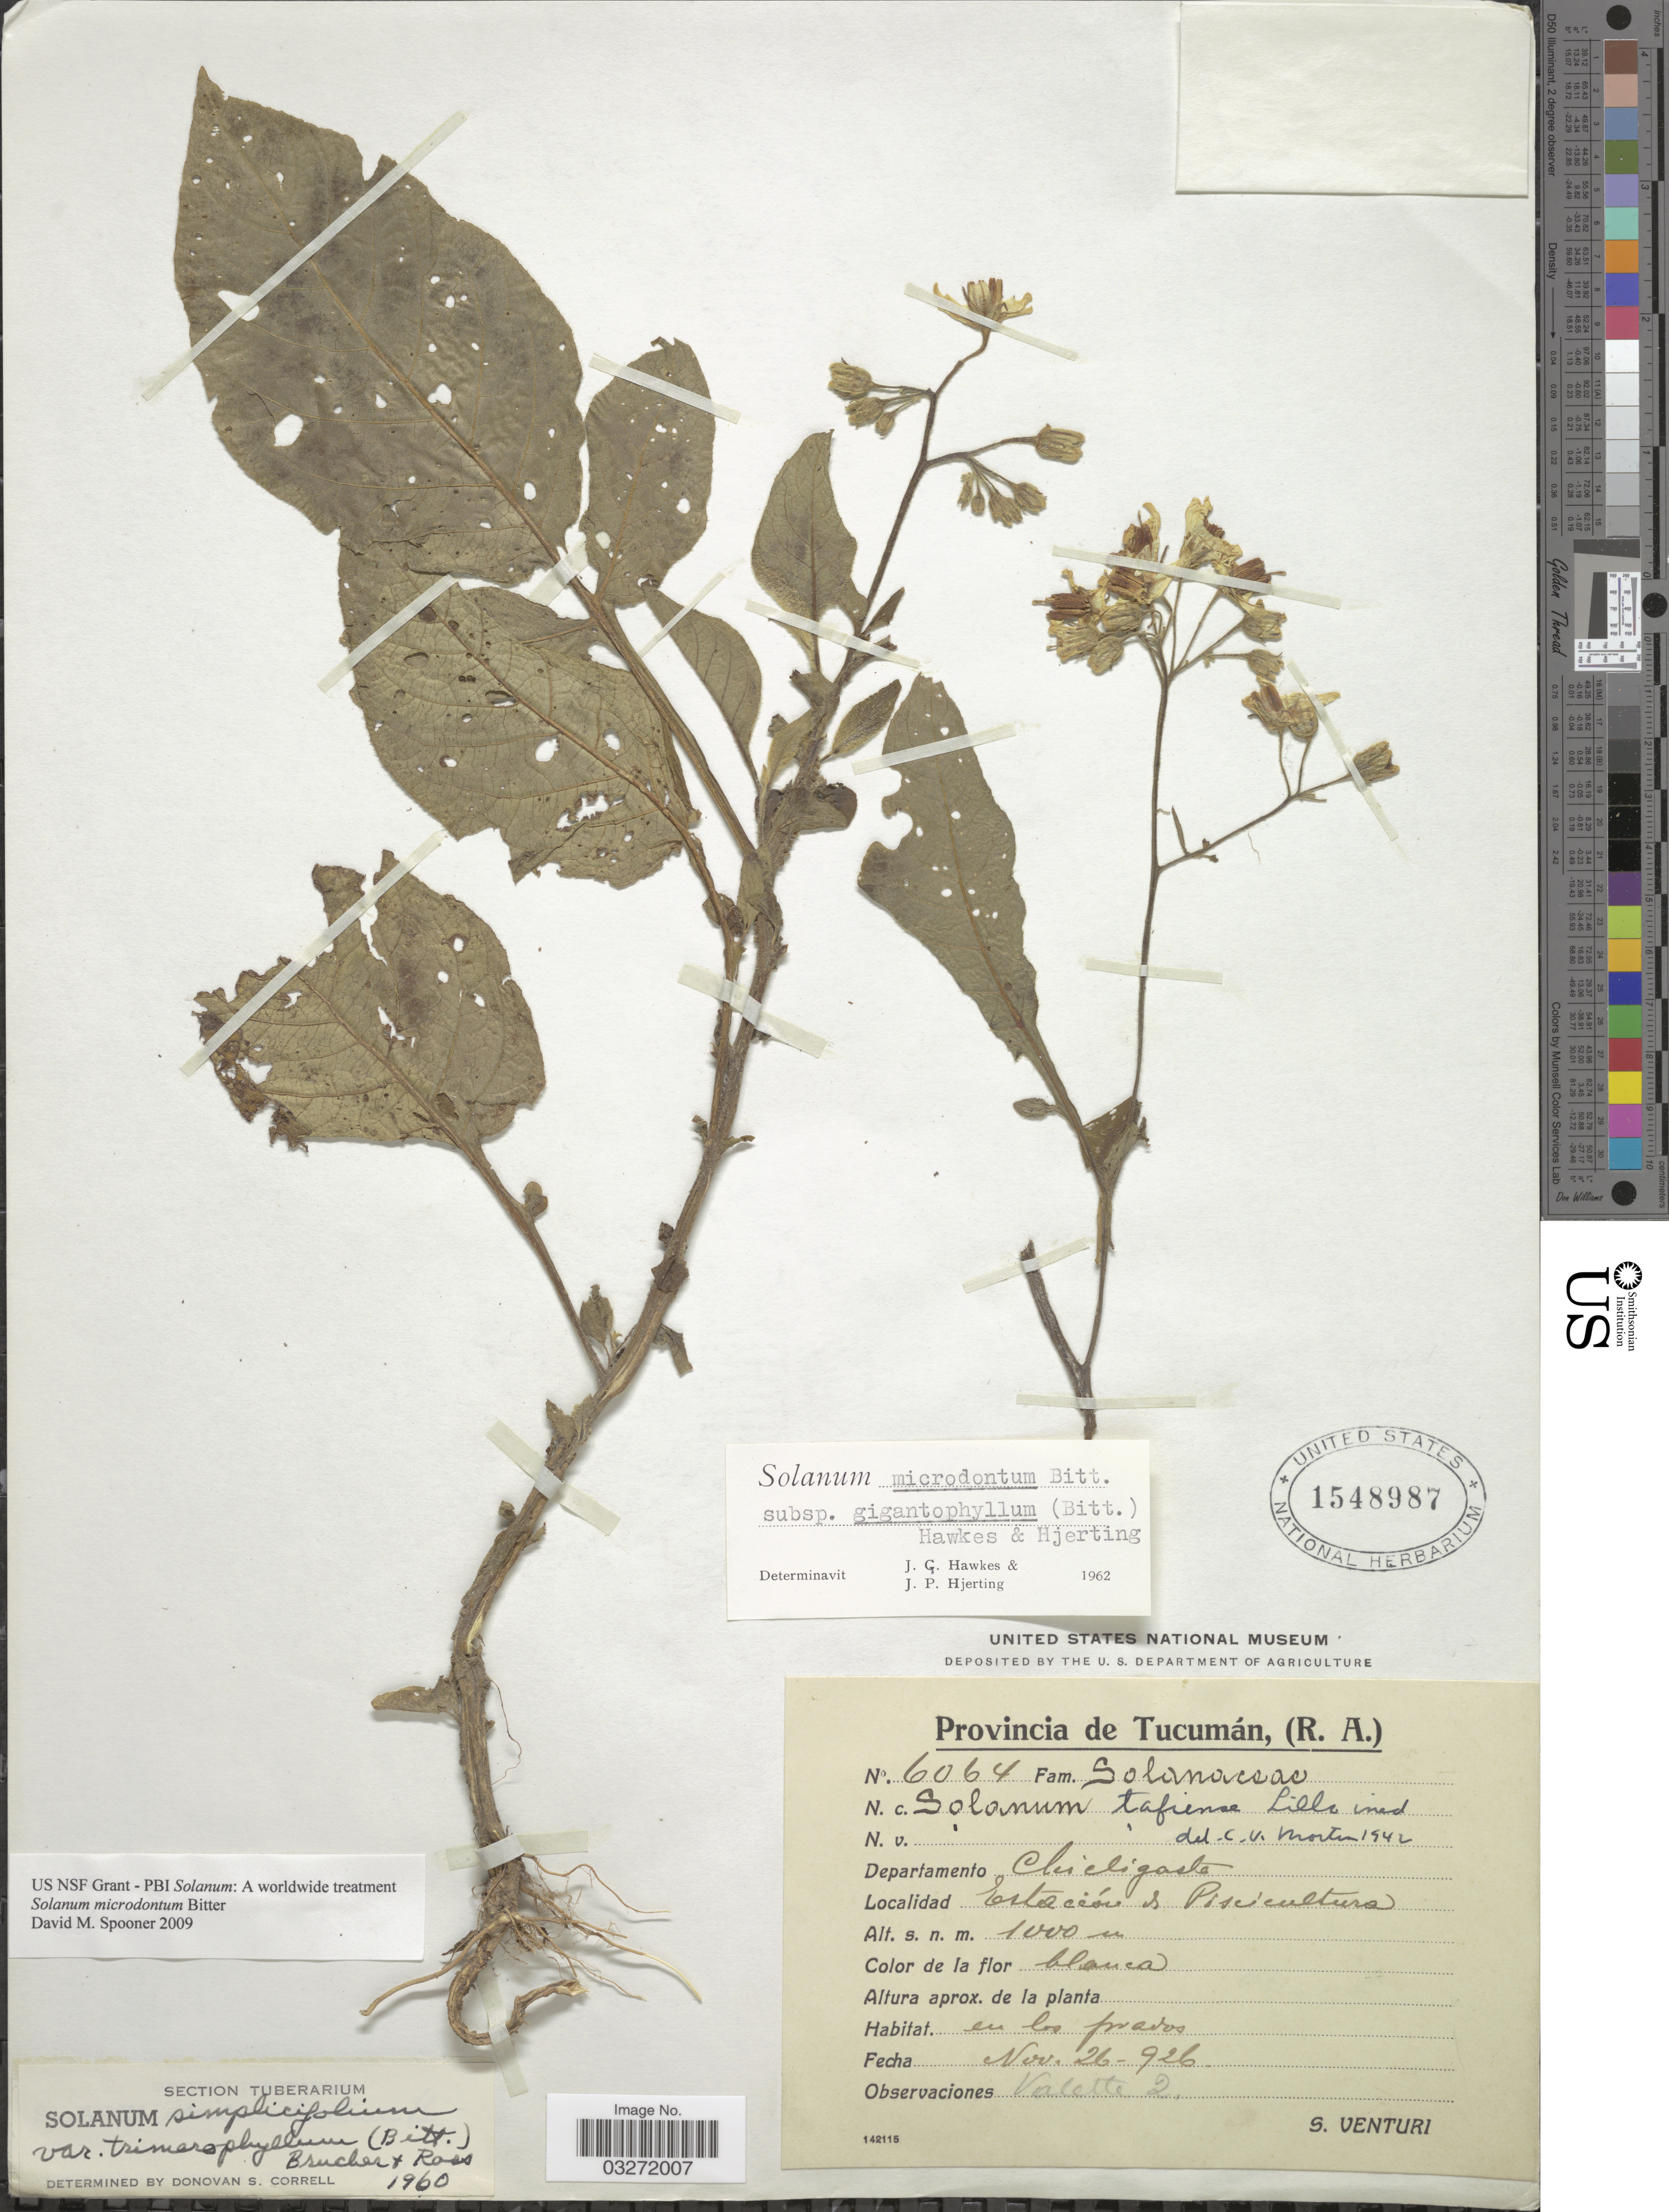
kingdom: Plantae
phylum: Tracheophyta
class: Magnoliopsida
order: Solanales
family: Solanaceae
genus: Solanum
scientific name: Solanum microdontum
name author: Bitter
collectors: S. Venturi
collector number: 6064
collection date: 1926-11-26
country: Argentina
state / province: Tucuman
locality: Provincia de Tucumán, (R.A.). Departamento Chicligasto. Estación de Piscicultura.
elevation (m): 1000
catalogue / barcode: US 1548987